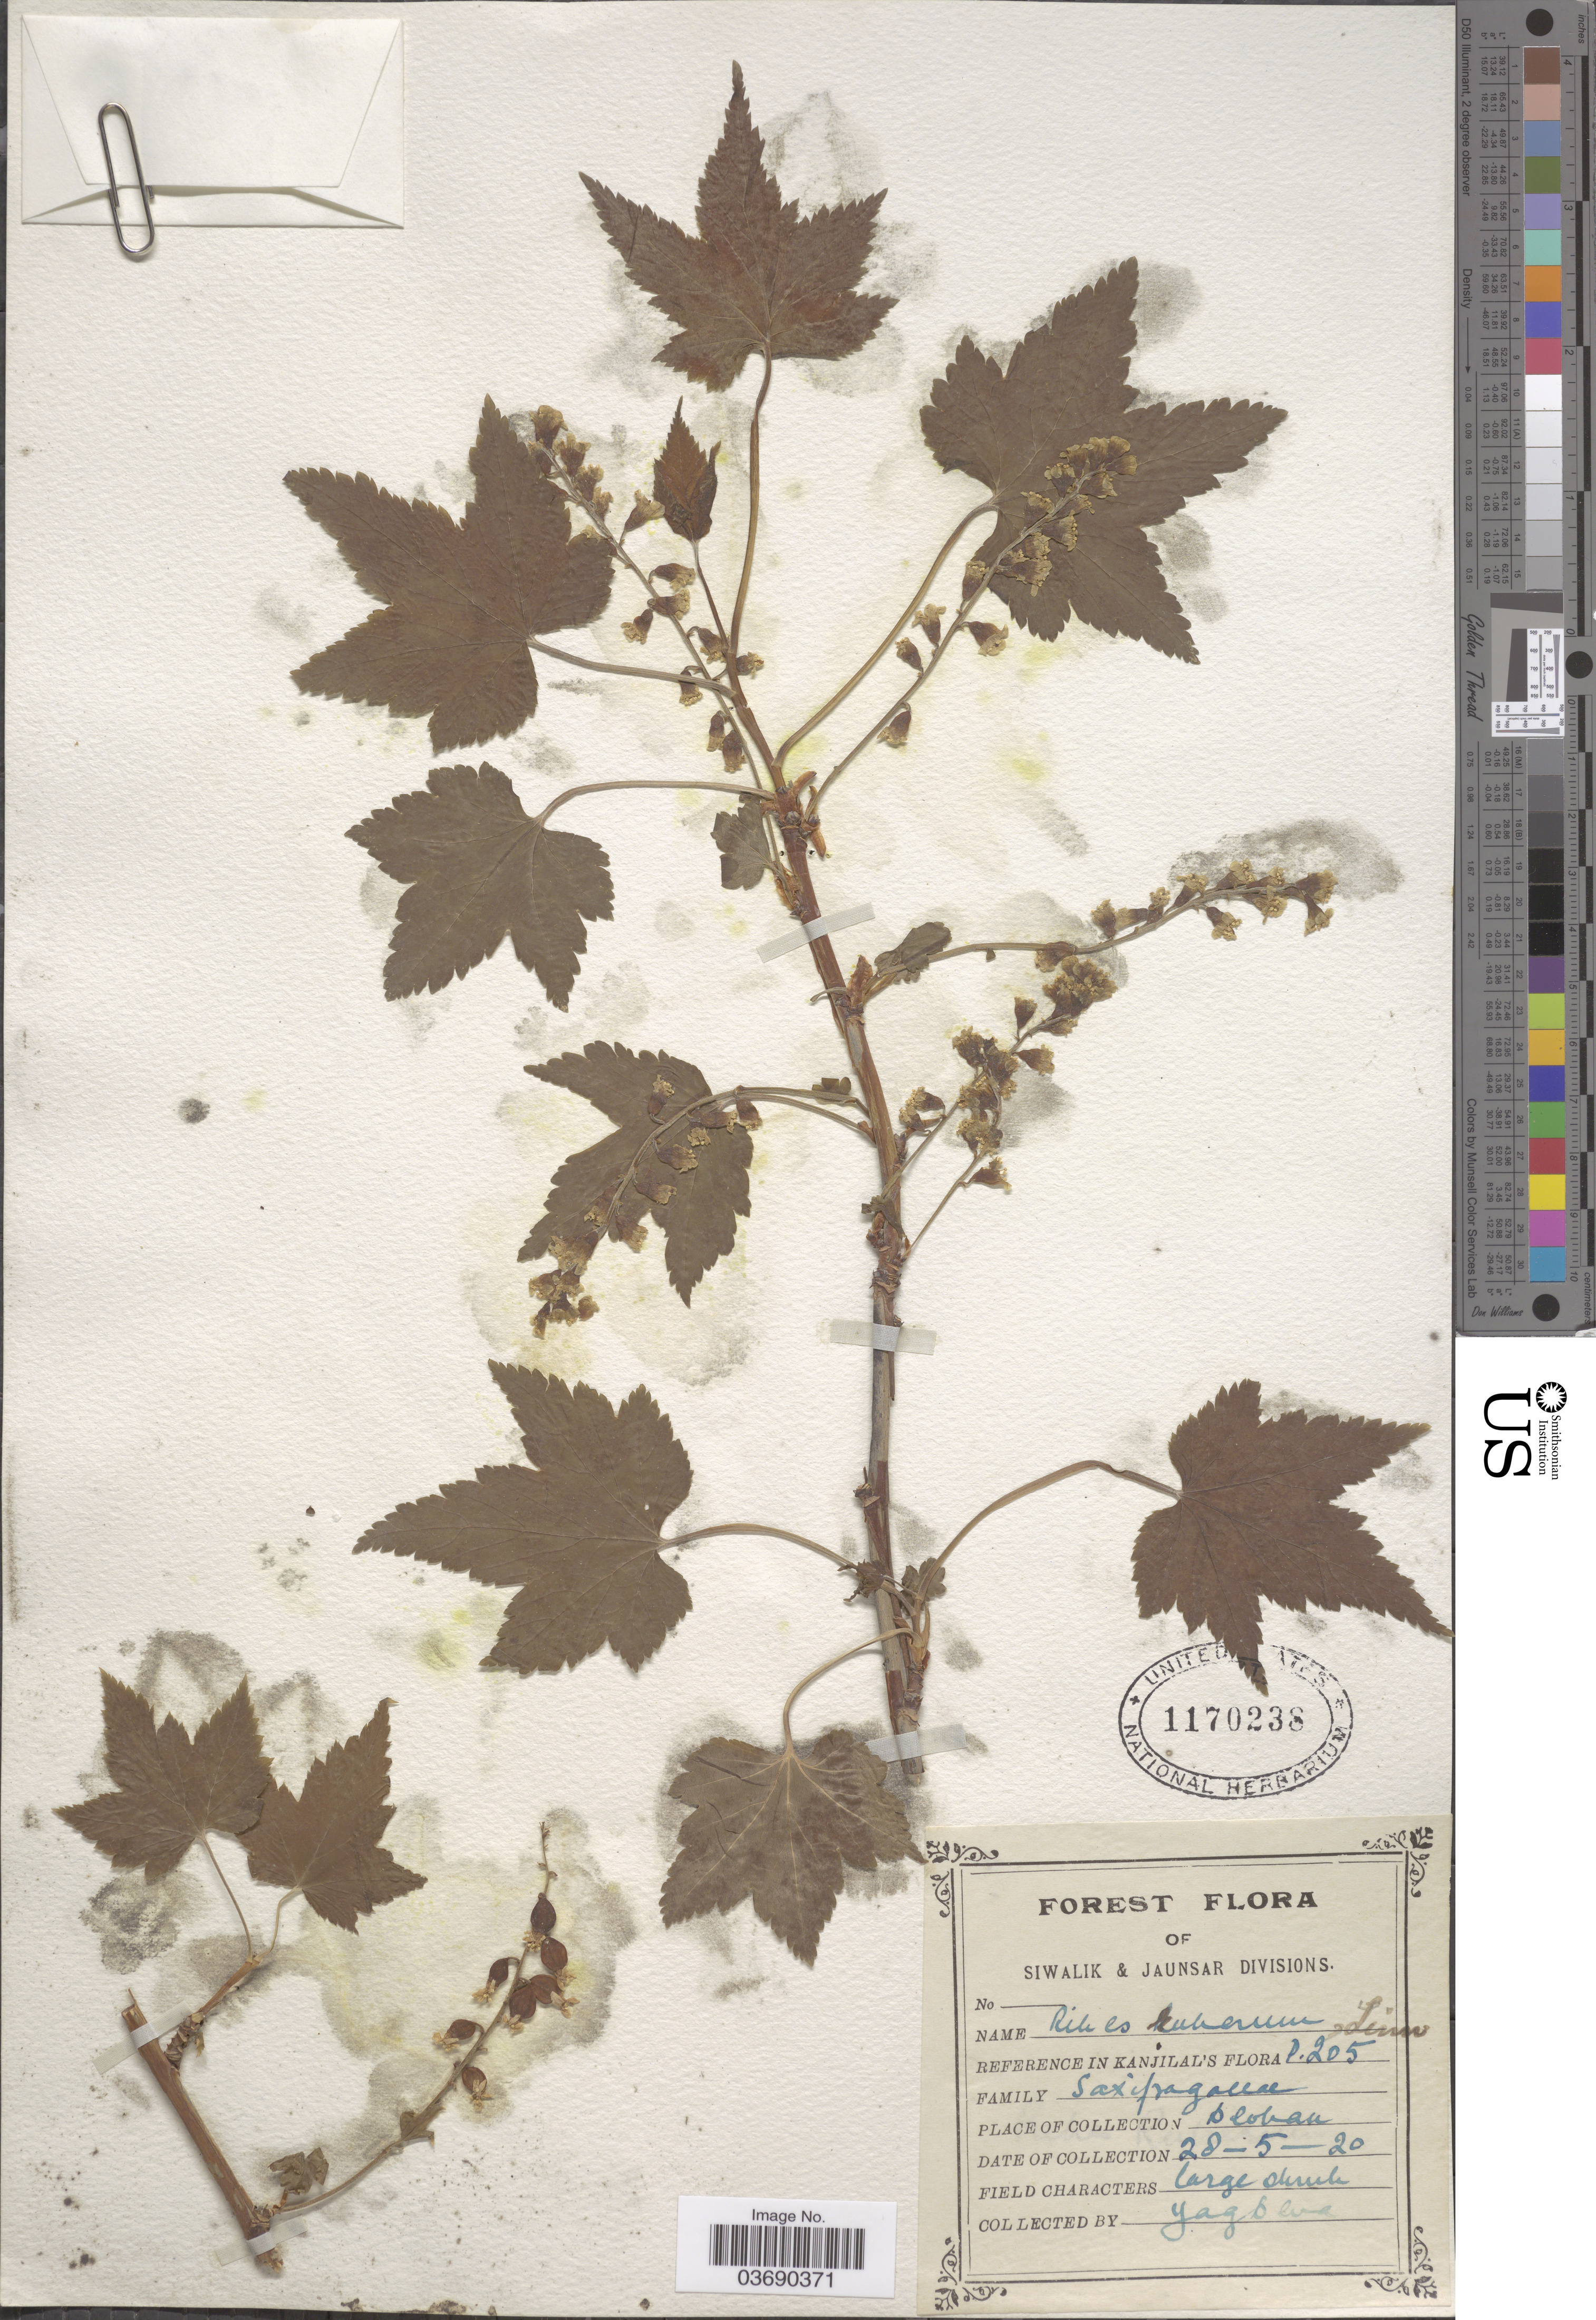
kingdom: Plantae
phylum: Tracheophyta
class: Magnoliopsida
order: Saxifragales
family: Grossulariaceae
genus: Ribes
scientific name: Ribes rubrum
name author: L.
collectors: Yagbeva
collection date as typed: Transcribed d/m/y: 28/5/20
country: India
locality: Siwalik & Jaunsar Divisions. Blokan*.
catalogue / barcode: US 1170238